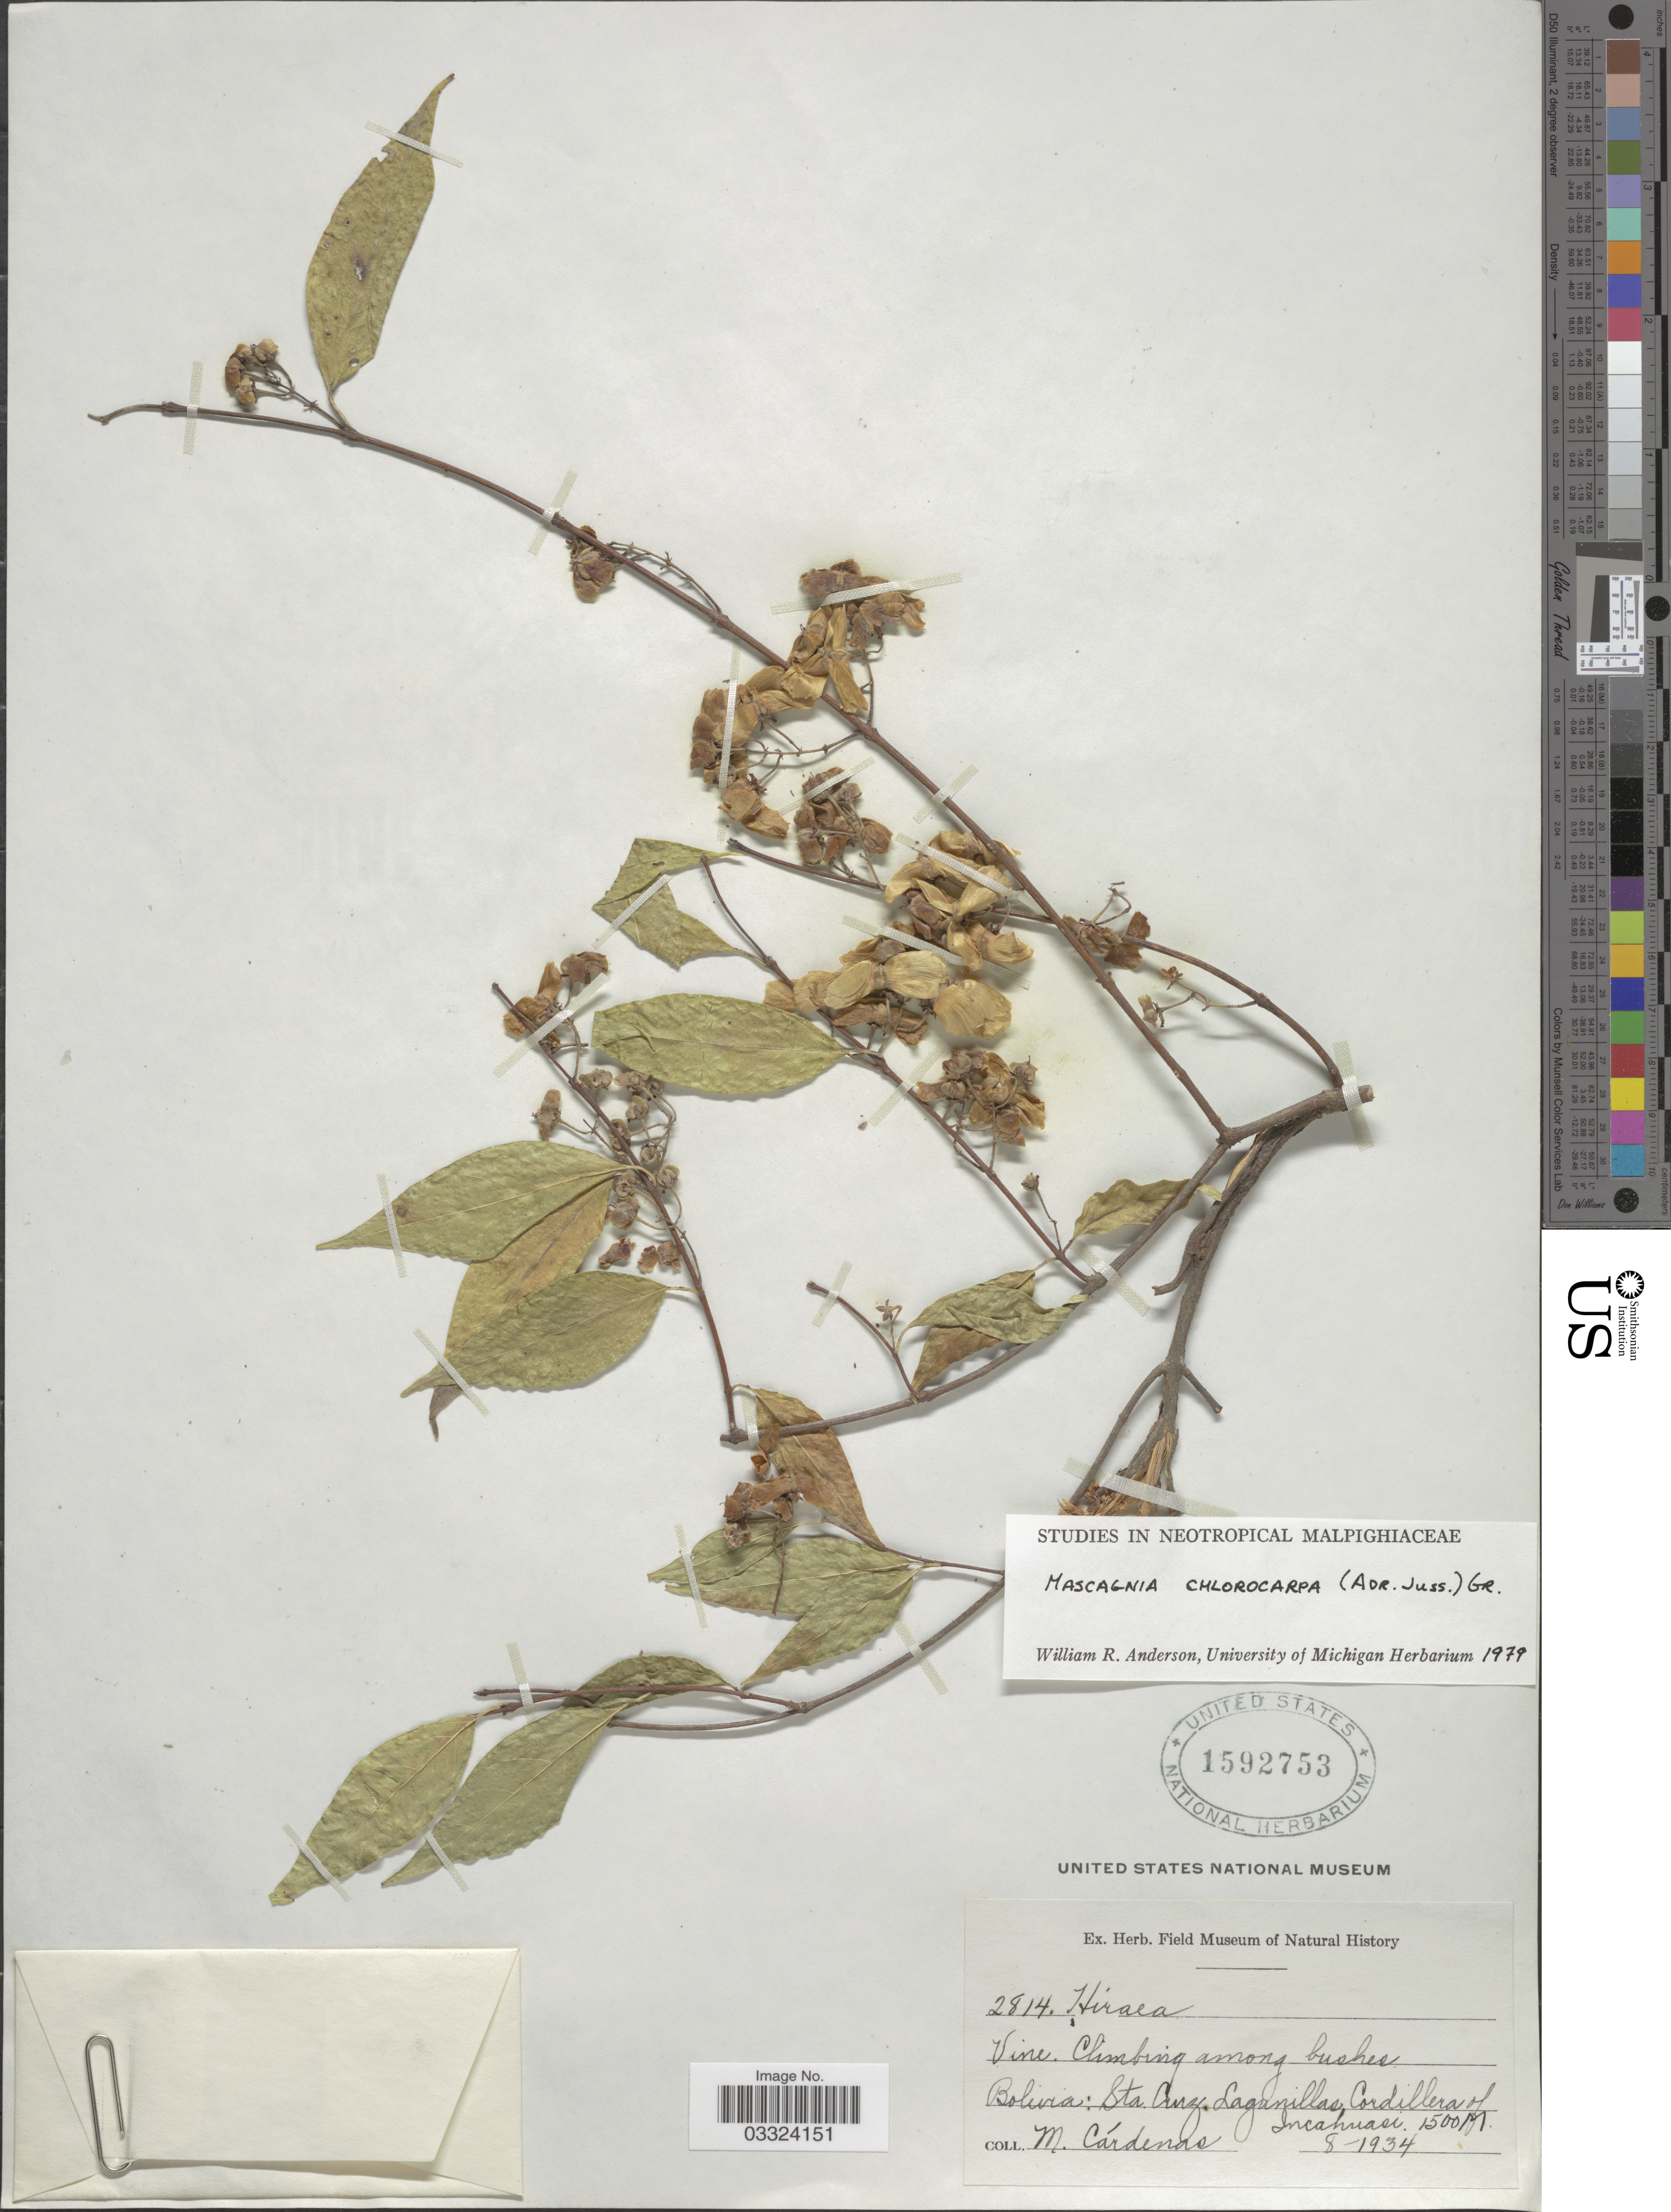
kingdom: Plantae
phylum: Tracheophyta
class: Magnoliopsida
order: Malpighiales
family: Malpighiaceae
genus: Carolus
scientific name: Carolus chlorocarpus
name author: (A. Juss.) W.R. Anderson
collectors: M. Cárdenas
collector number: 2814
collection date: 1934-08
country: Bolivia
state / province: Santa Cruz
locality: Lagunillas, Cordillera of Incahuasi.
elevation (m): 1500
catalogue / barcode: US 1592753